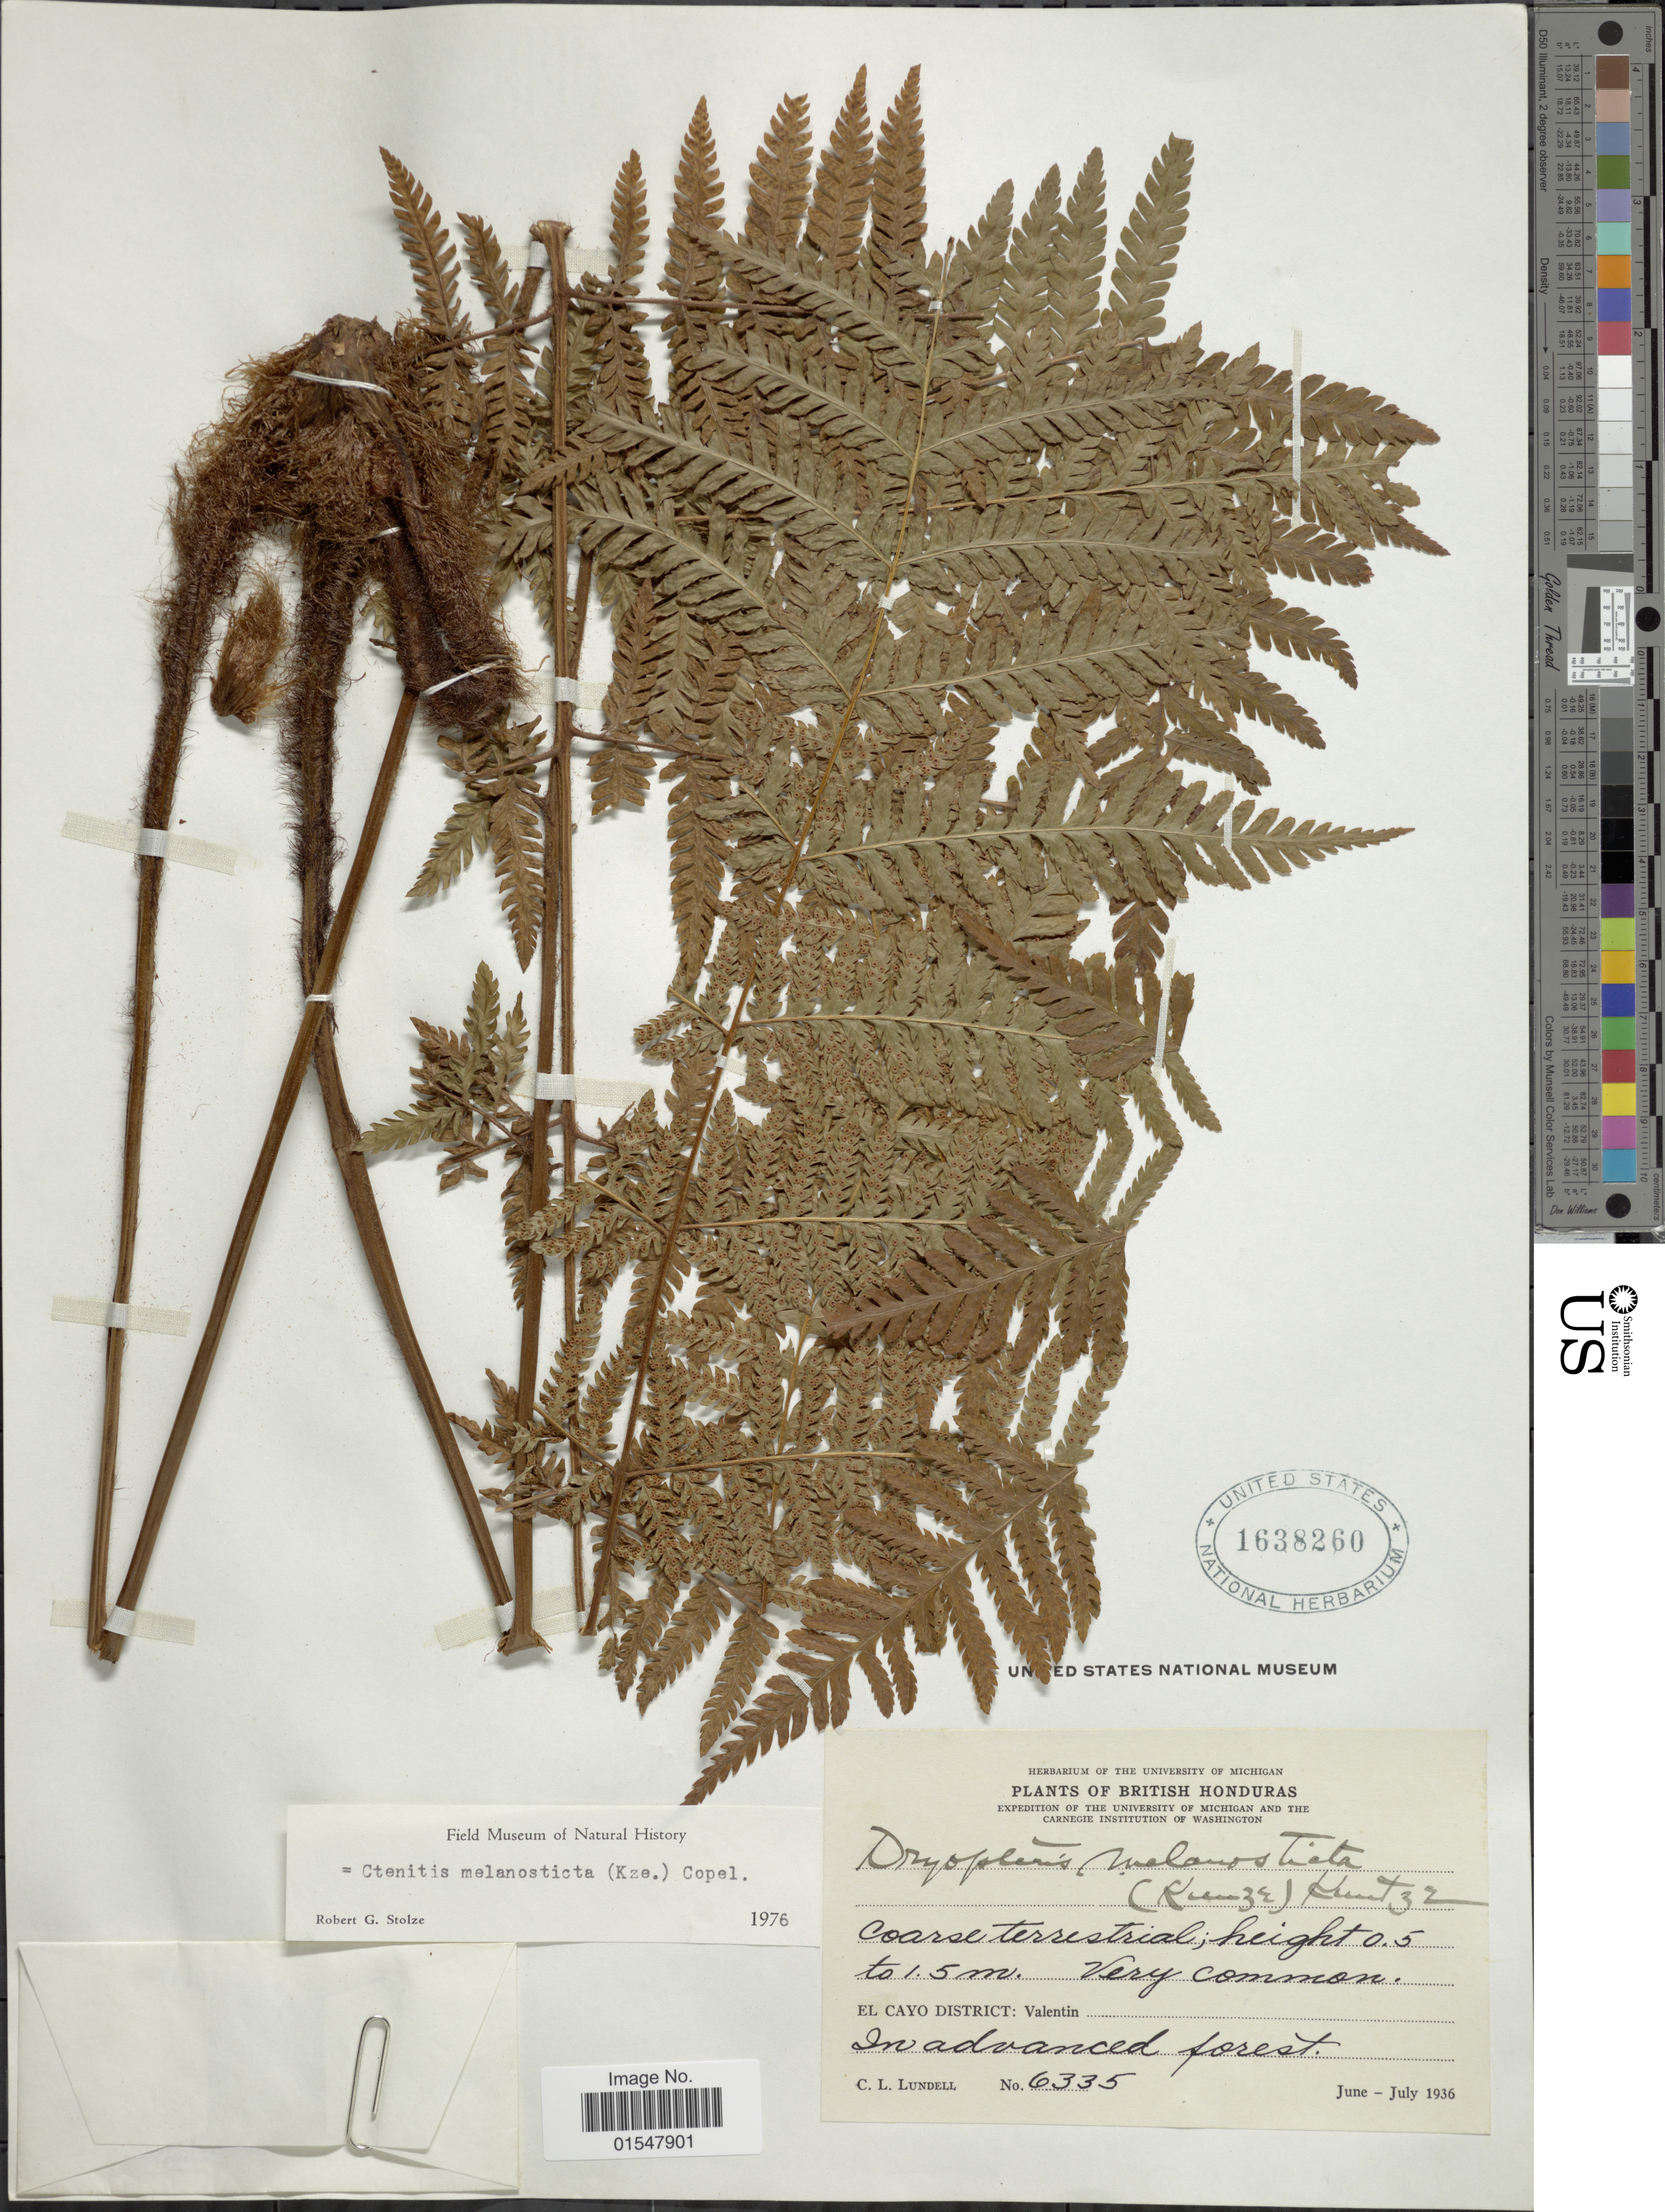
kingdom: Plantae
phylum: Tracheophyta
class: Polypodiopsida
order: Polypodiales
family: Dryopteridaceae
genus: Ctenitis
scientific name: Ctenitis melanosticta var. melanosticta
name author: (Kunze) Copel.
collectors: C. L. Lundell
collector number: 6335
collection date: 1936-06/1936-07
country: Belize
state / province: Cayo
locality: British Honduras, El cayo District: Valentin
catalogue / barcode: US 1638260